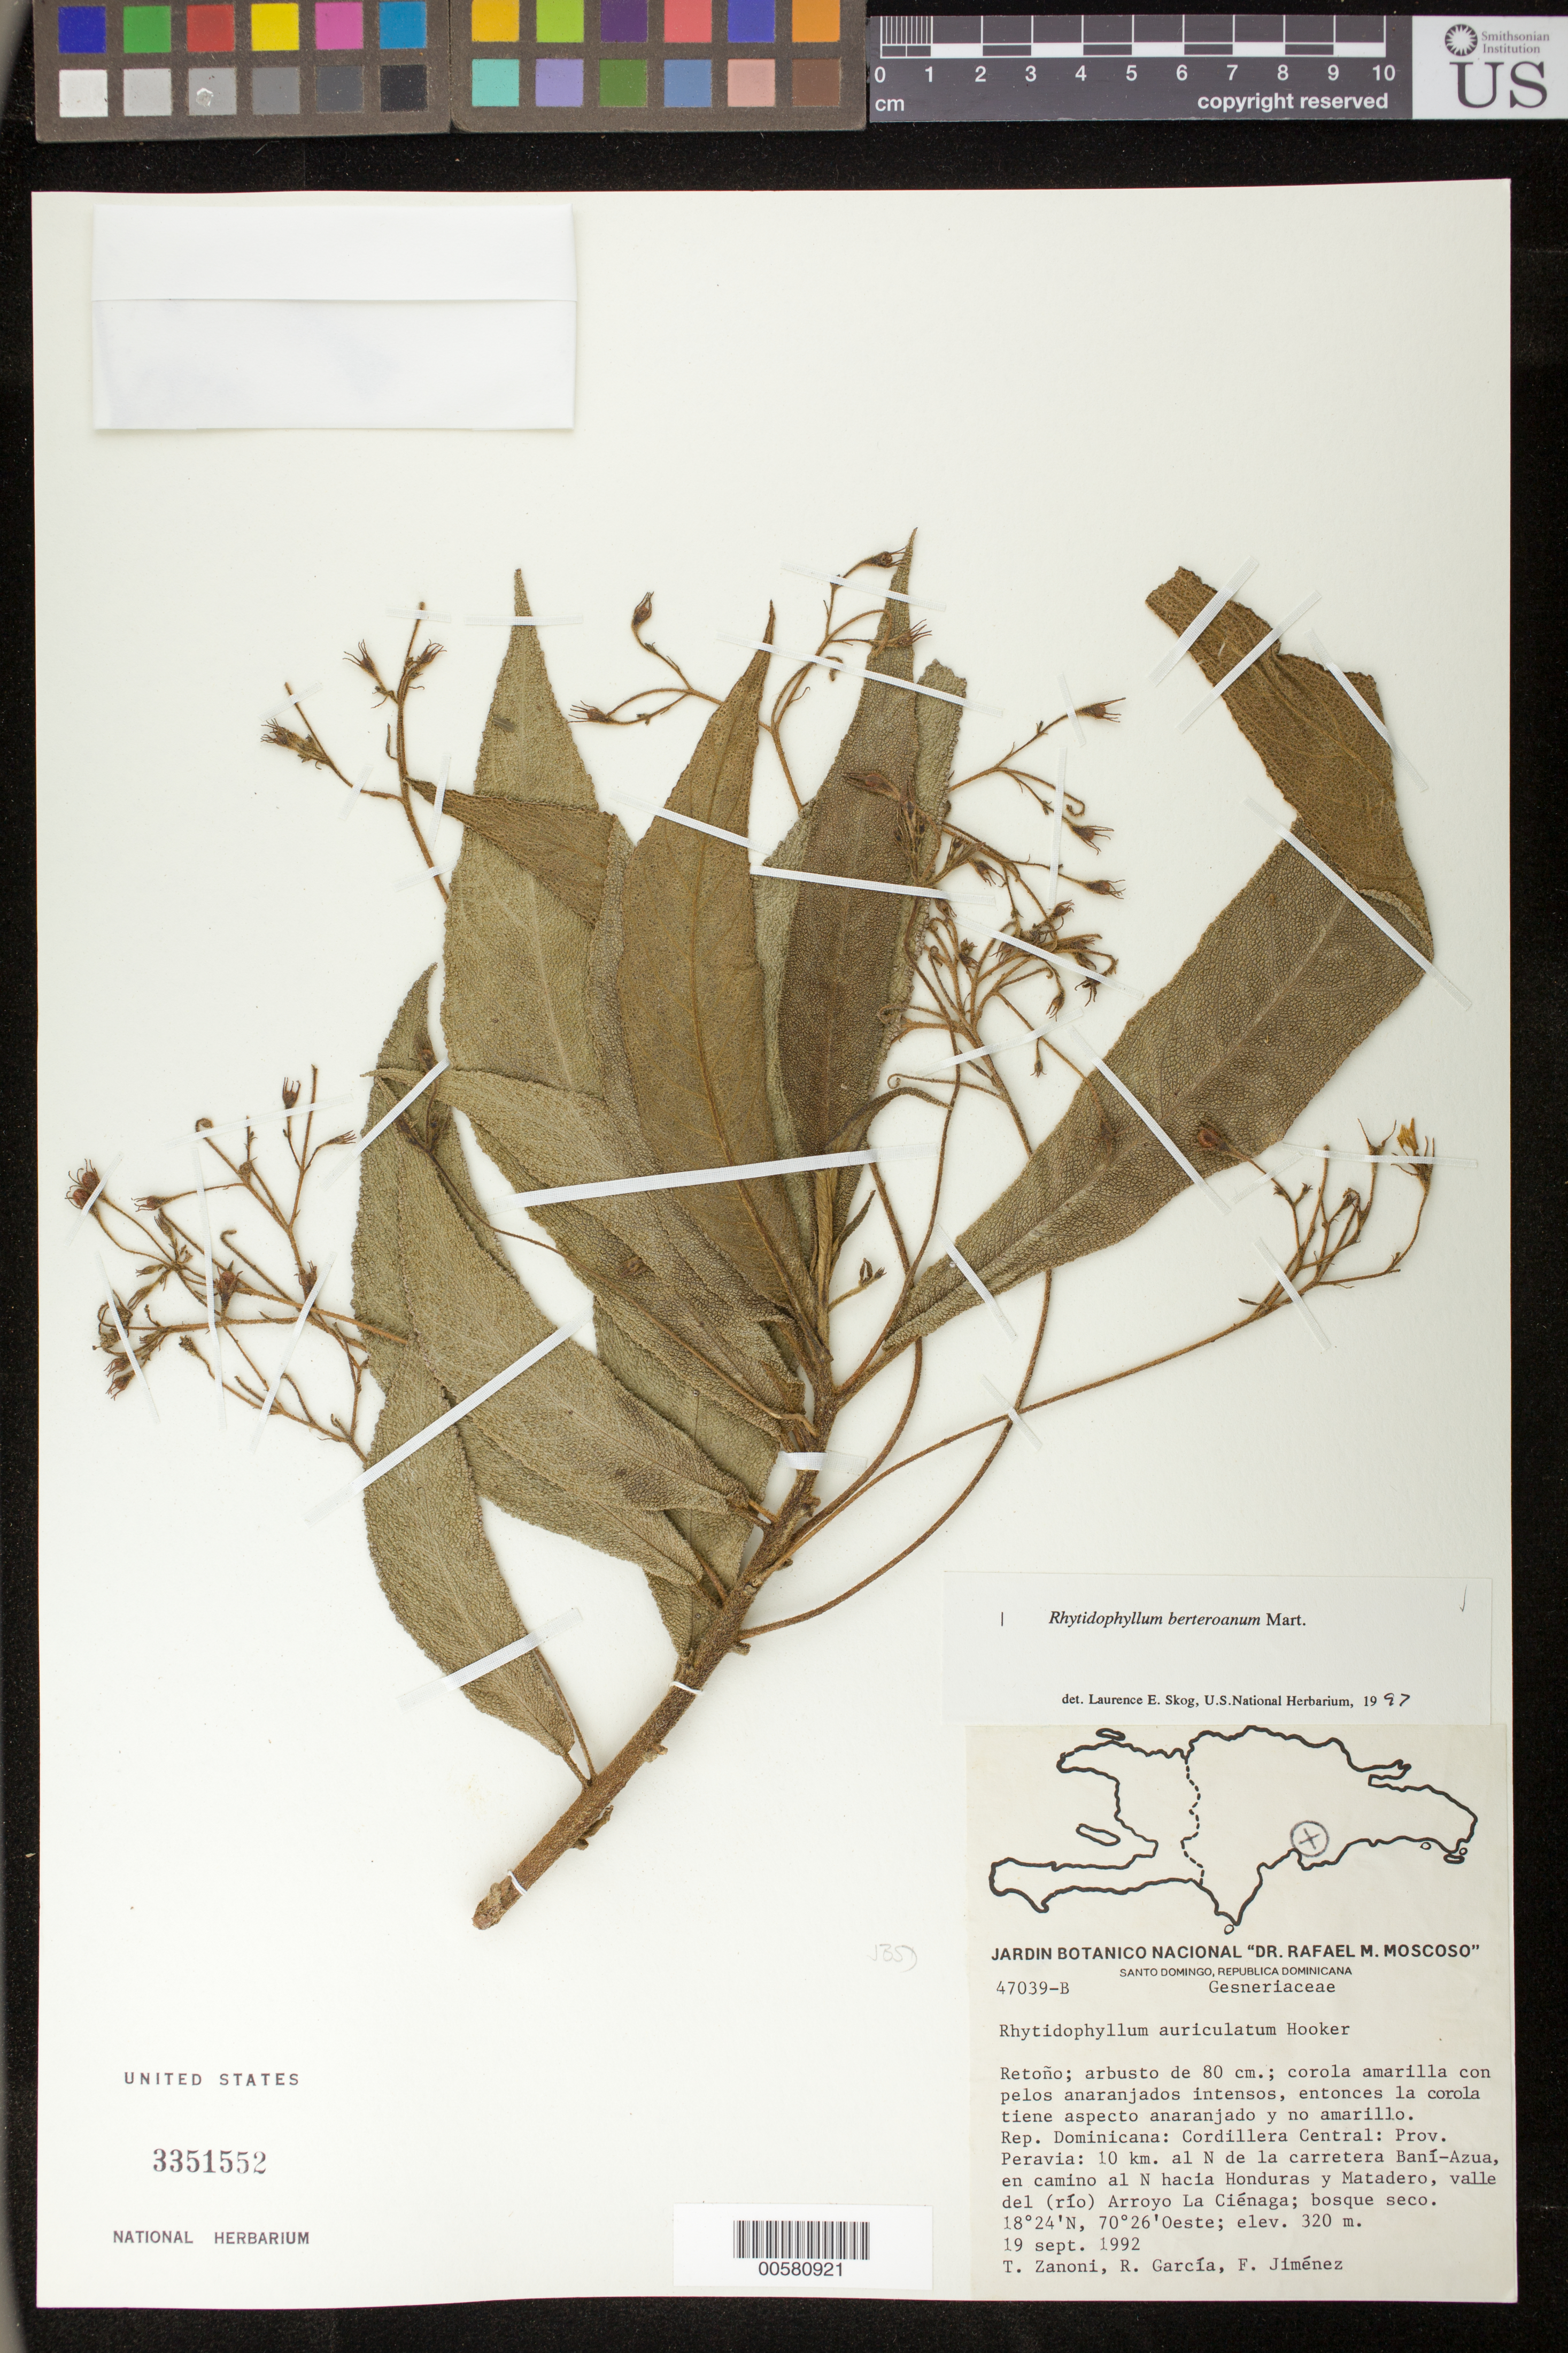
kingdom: Plantae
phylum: Tracheophyta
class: Magnoliopsida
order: Lamiales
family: Gesneriaceae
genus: Rhytidophyllum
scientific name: Rhytidophyllum berteroanum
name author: Mart.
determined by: Skog, Laurence E.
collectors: T. A. Zanoni, R. García & F. Jiménez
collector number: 47039 -B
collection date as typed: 19 Sep 1992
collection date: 1992-09-19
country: Dominican Republic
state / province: Peravia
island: Hispaniola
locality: Cordillera Central: 10 km al N de la carretera Baní - Azua, en camino al N hacia Honduras y Matadero, valle del (río) Arroyo La Ciénaga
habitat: Bosque seco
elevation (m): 320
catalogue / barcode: US 3351552